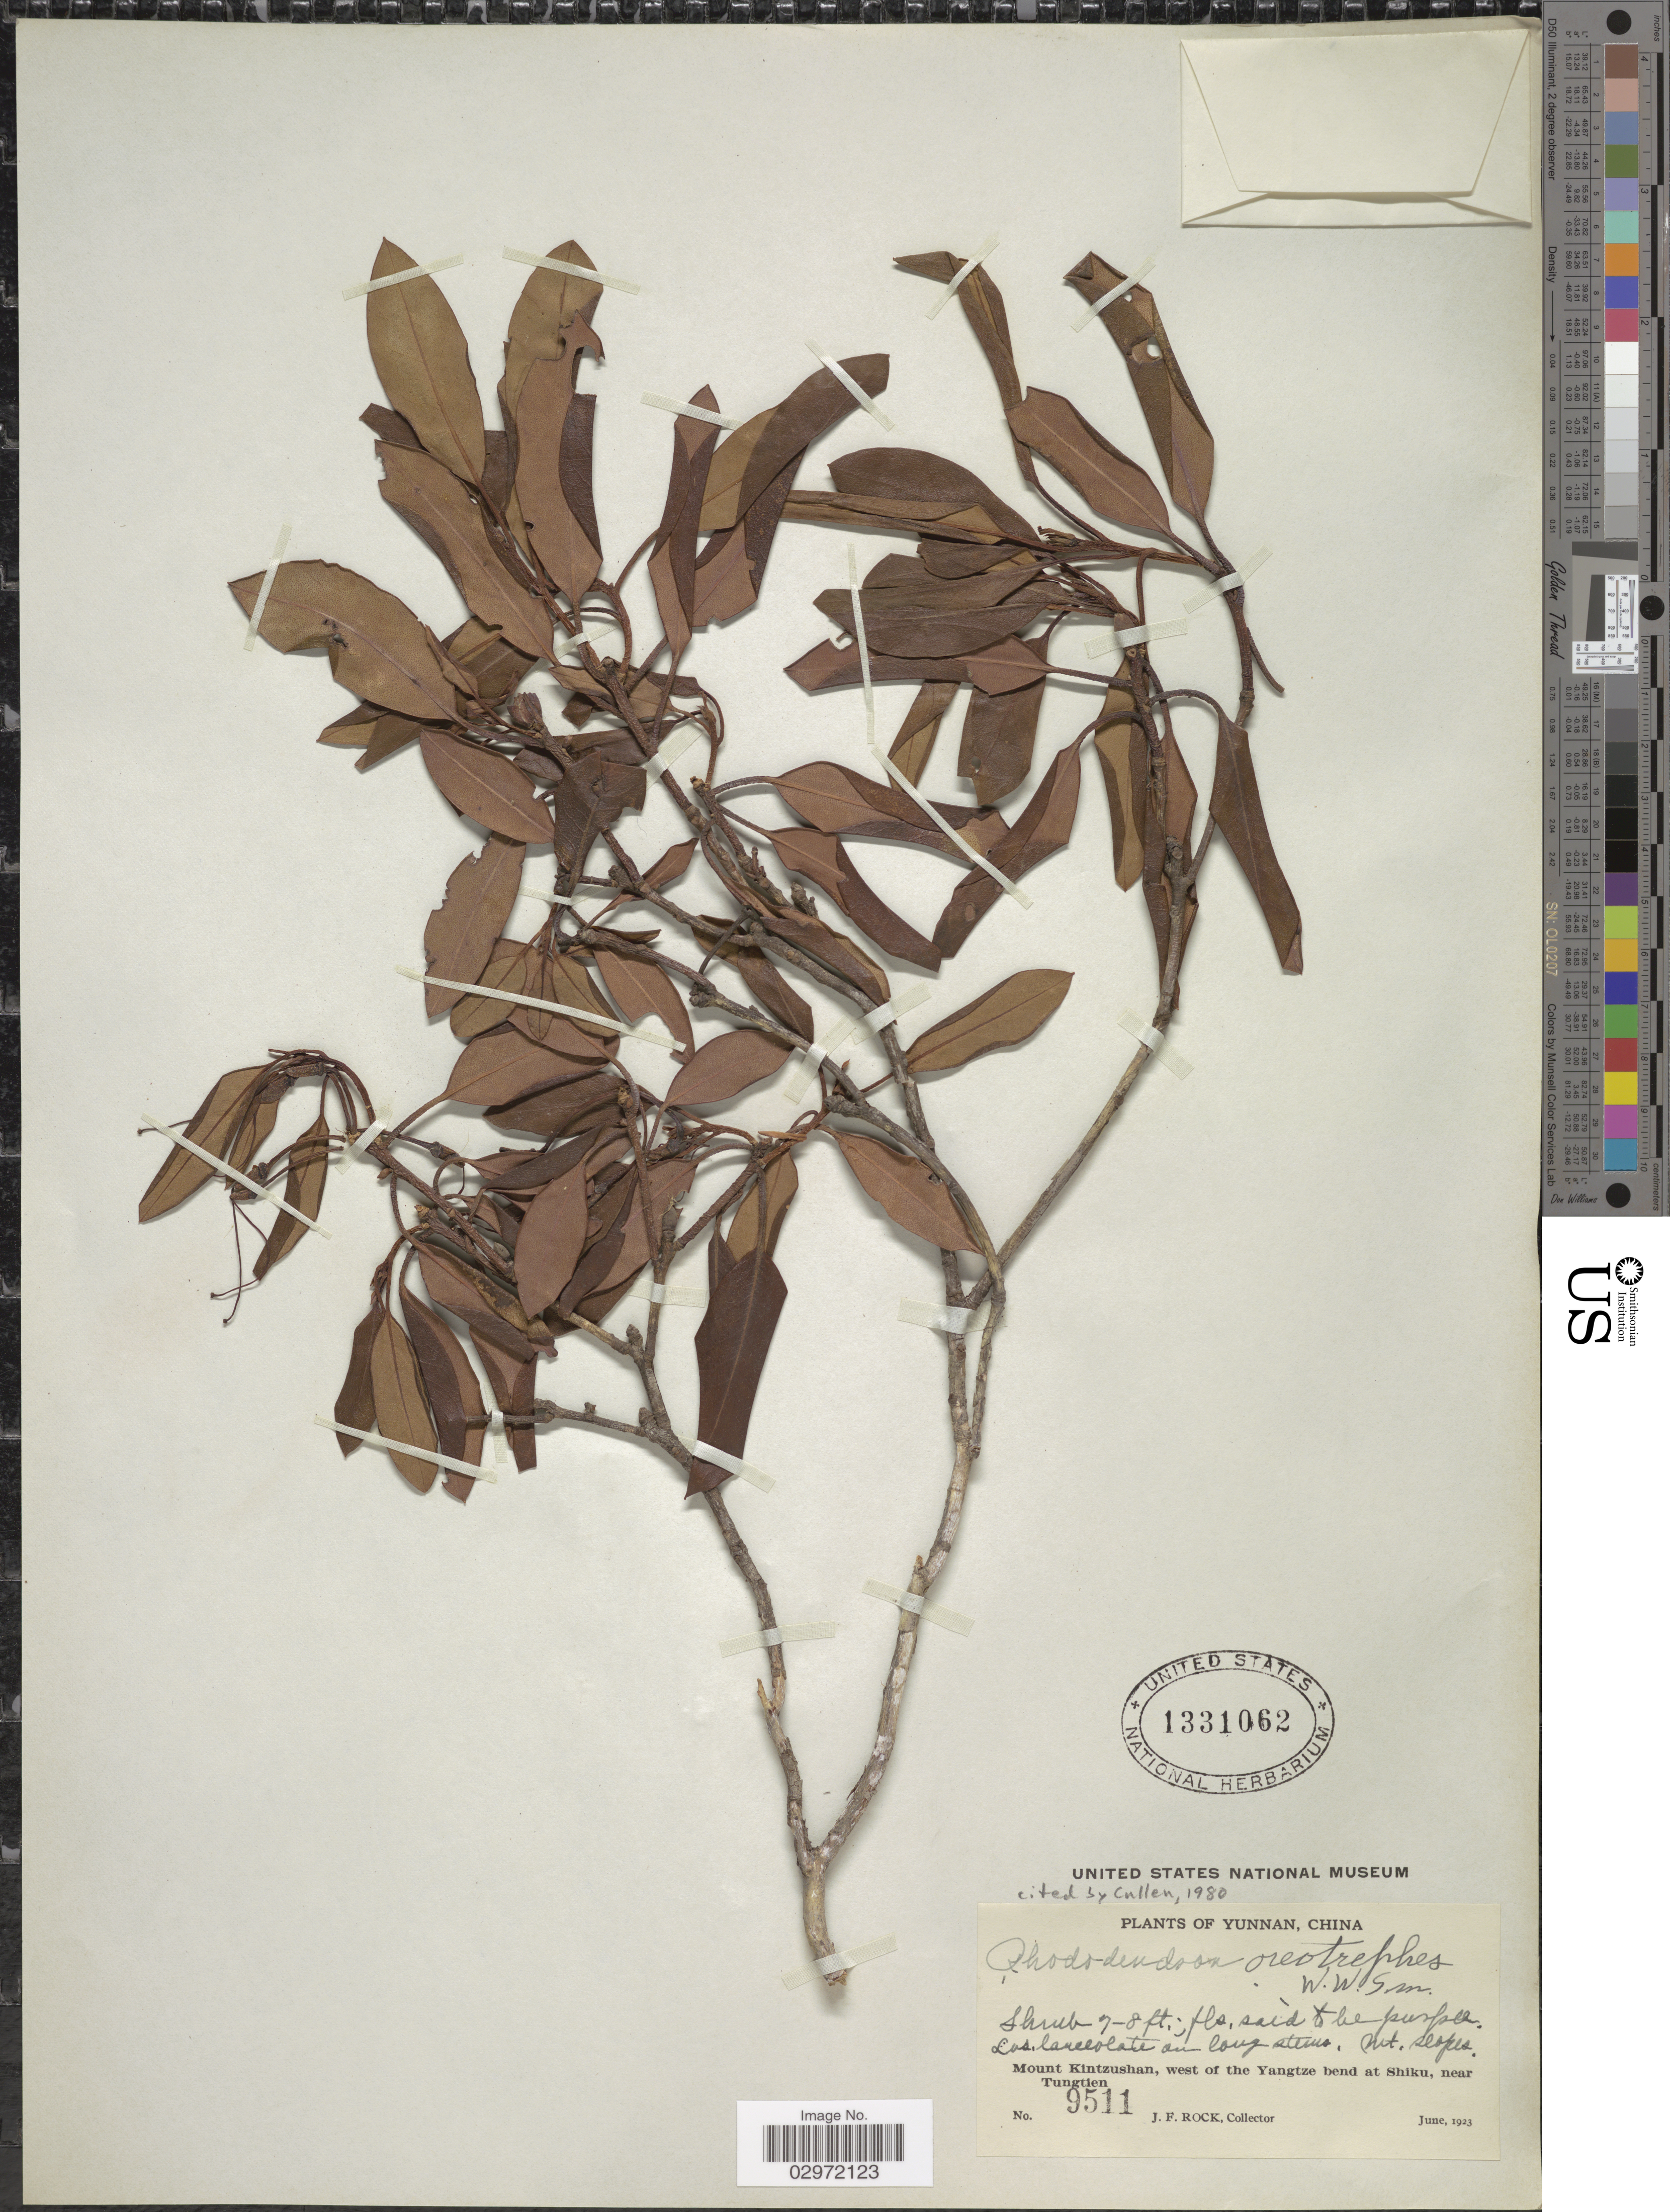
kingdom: Plantae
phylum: Tracheophyta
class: Magnoliopsida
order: Ericales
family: Ericaceae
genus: Rhododendron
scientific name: Rhododendron oreotrephes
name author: W.W. Sm.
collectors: J. Rock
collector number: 9511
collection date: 1923-06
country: China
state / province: Yunnan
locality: Mt. slopes. Mount Kintzushan, west of the Yangtze bend at Shiku, near Tungtien.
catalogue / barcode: US 1331062